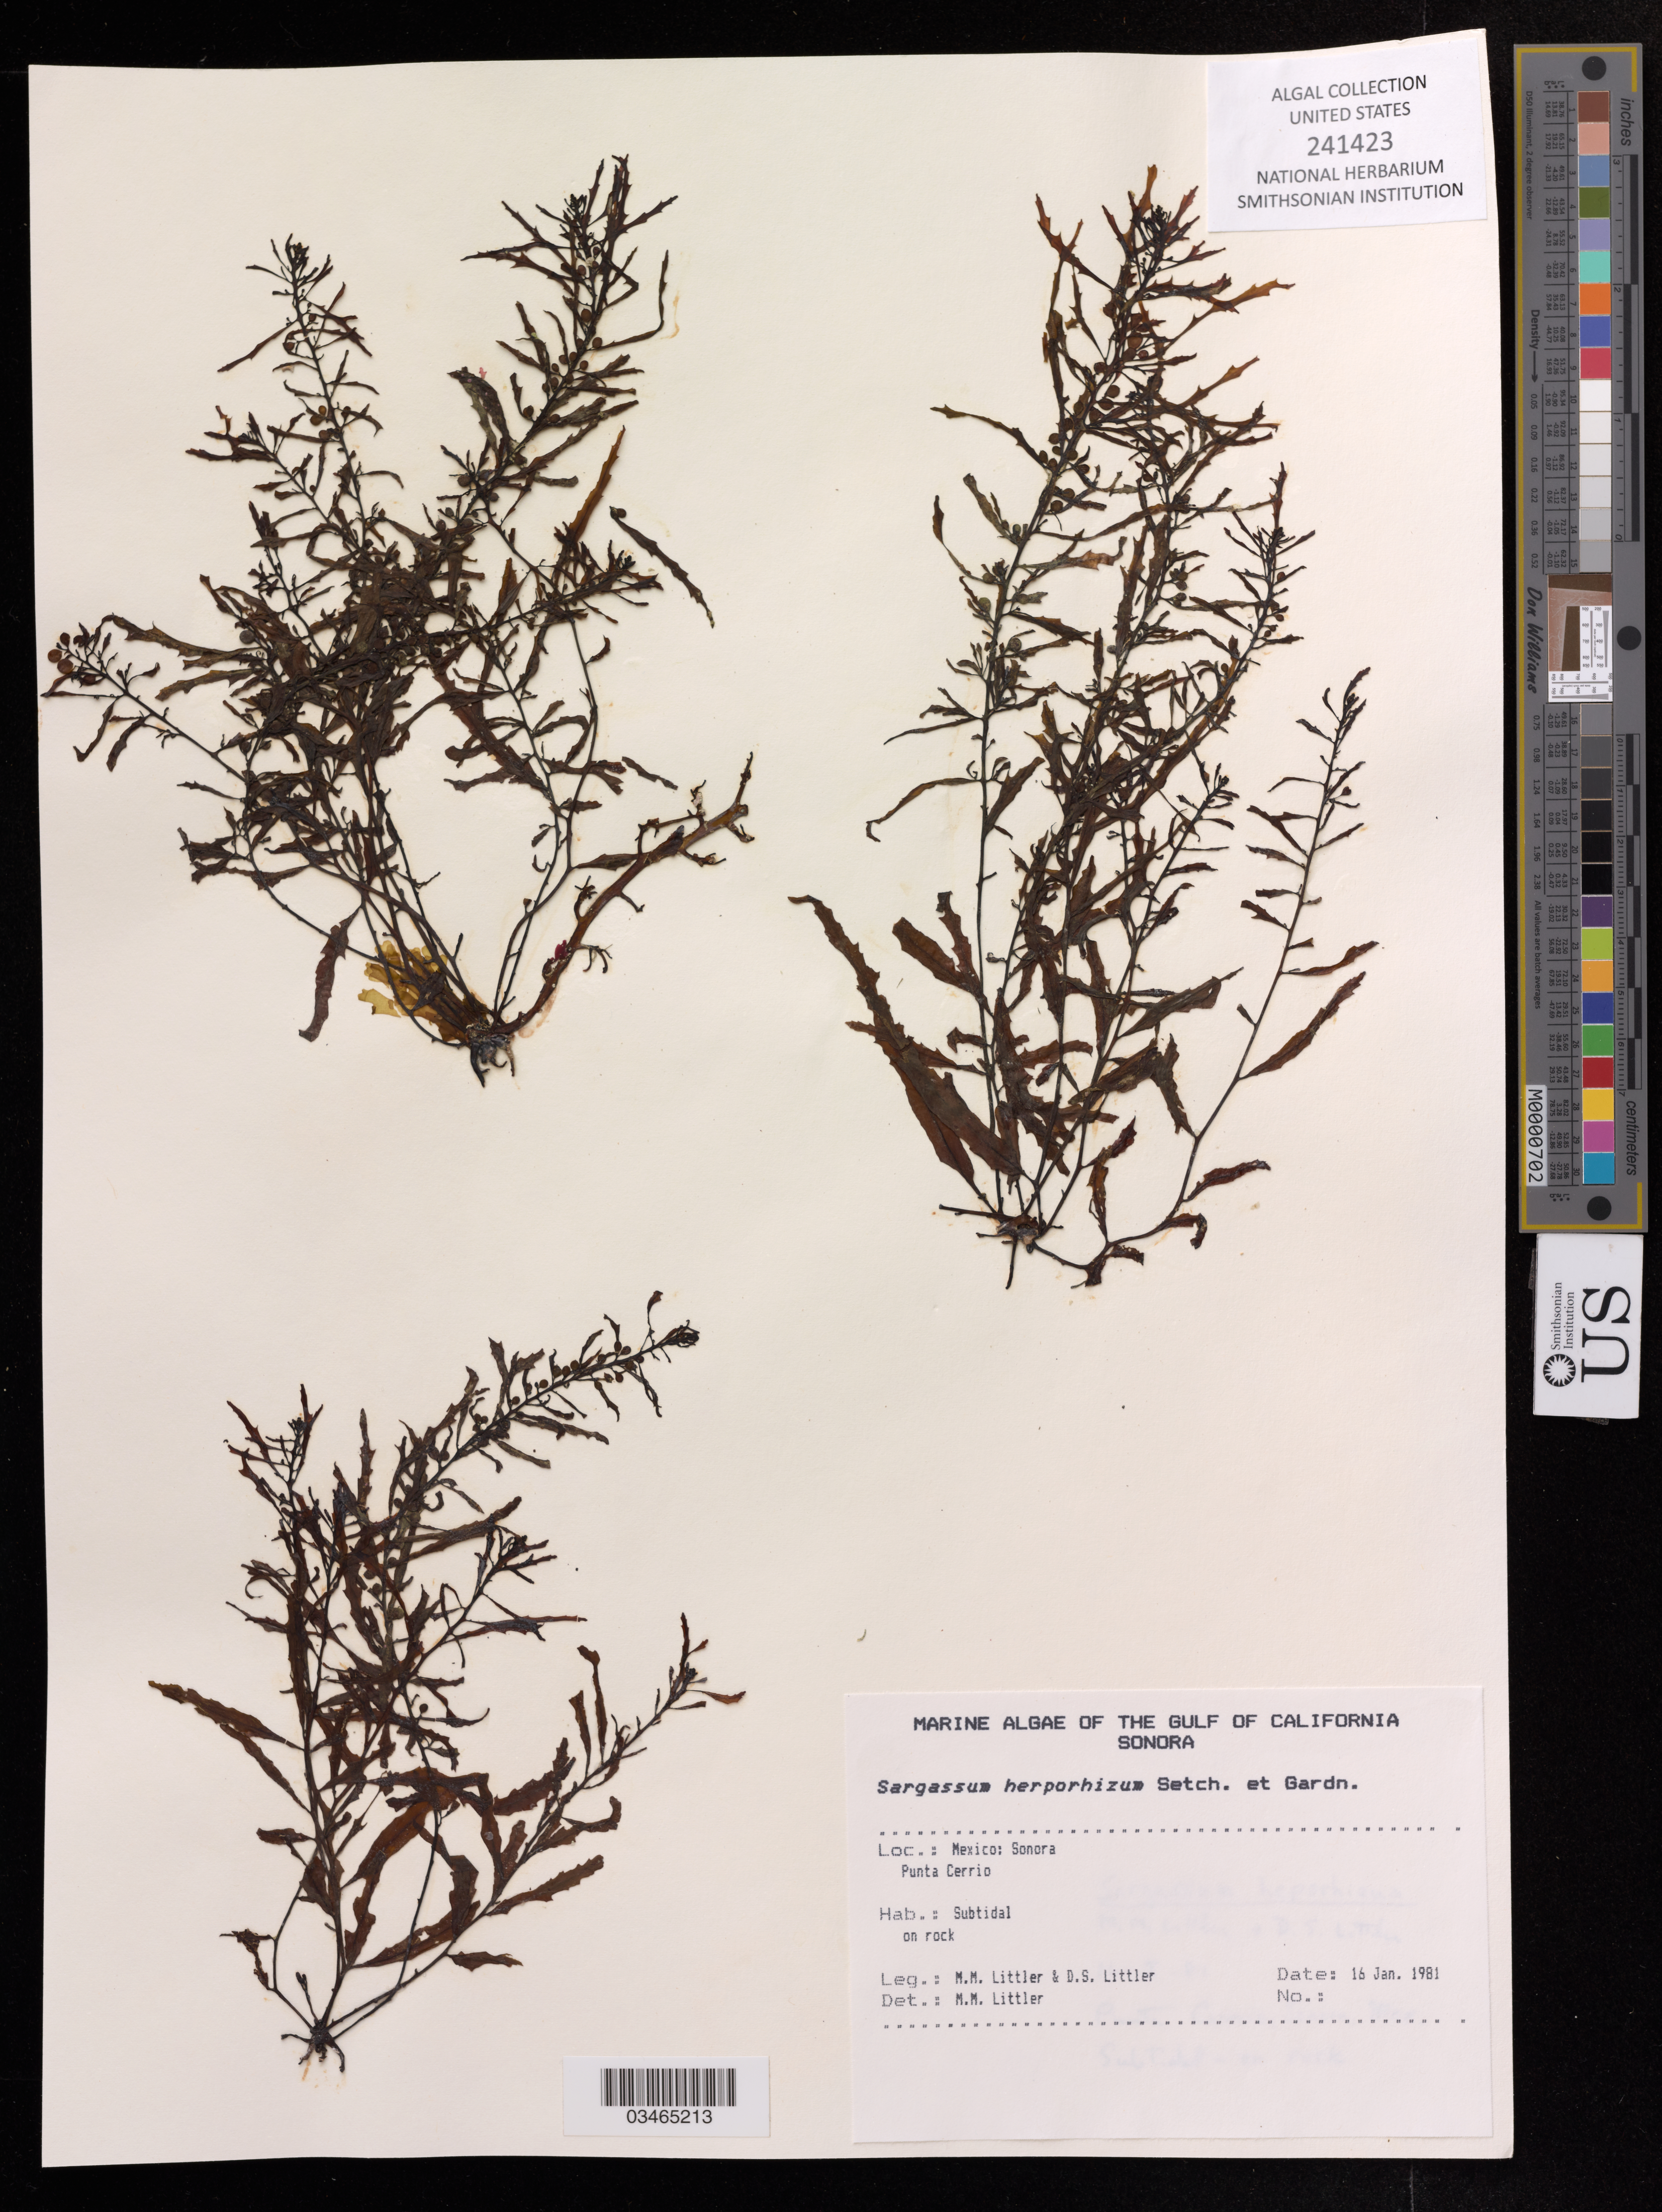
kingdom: Chromista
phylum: Ochrophyta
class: Phaeophyceae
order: Fucales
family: Sargassaceae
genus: Sargassum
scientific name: Sargassum herporhizum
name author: Setch. & N.L. Gardner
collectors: M. M. Littler & D. S. Littler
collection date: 1981-01-16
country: Mexico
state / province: Sonora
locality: The Gulf of California. Punta Cerrio.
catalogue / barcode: US 241423